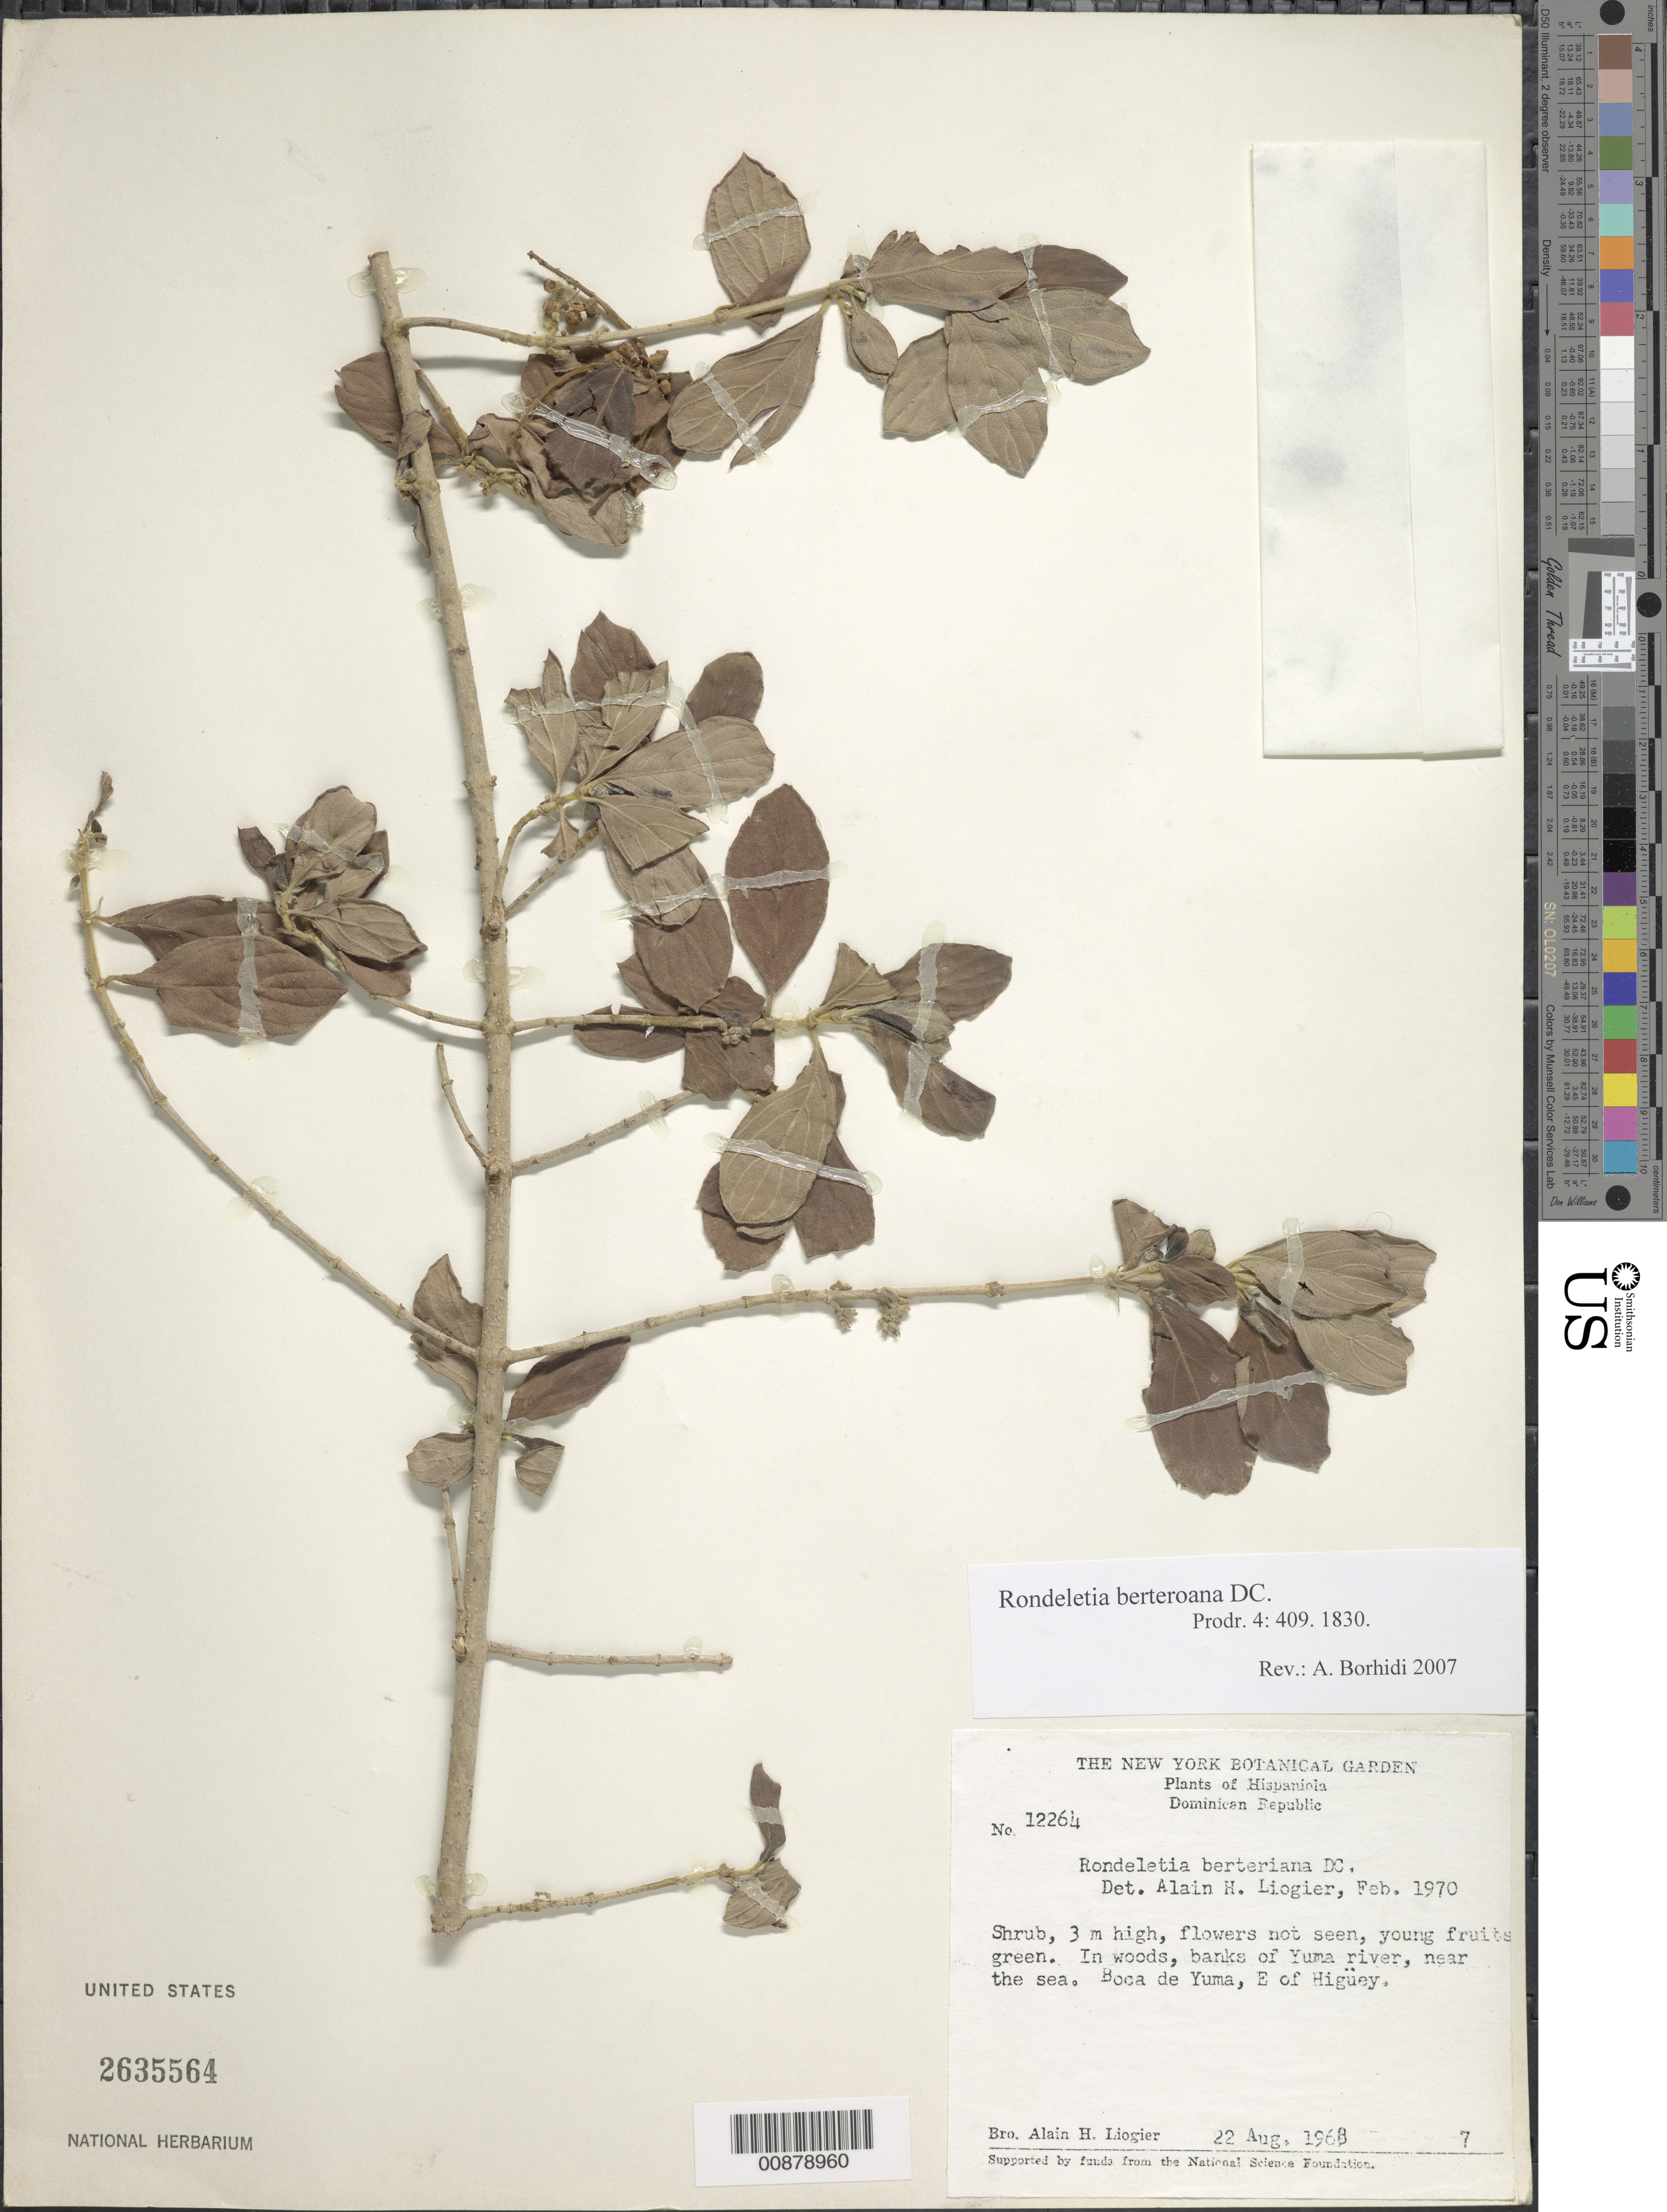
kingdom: Plantae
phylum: Tracheophyta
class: Magnoliopsida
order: Gentianales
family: Rubiaceae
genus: Rondeletia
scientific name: Rondeletia berteroana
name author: DC.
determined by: Borhidi, Attila L.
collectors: A. H. Liogier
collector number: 12264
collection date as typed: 22 Aug 1968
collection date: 1968-08-22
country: Dominican Republic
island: Hispaniola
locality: Yuma River, near the sea, Boca de Yuma, E of Higüey.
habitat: In woods.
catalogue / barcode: US 2635564